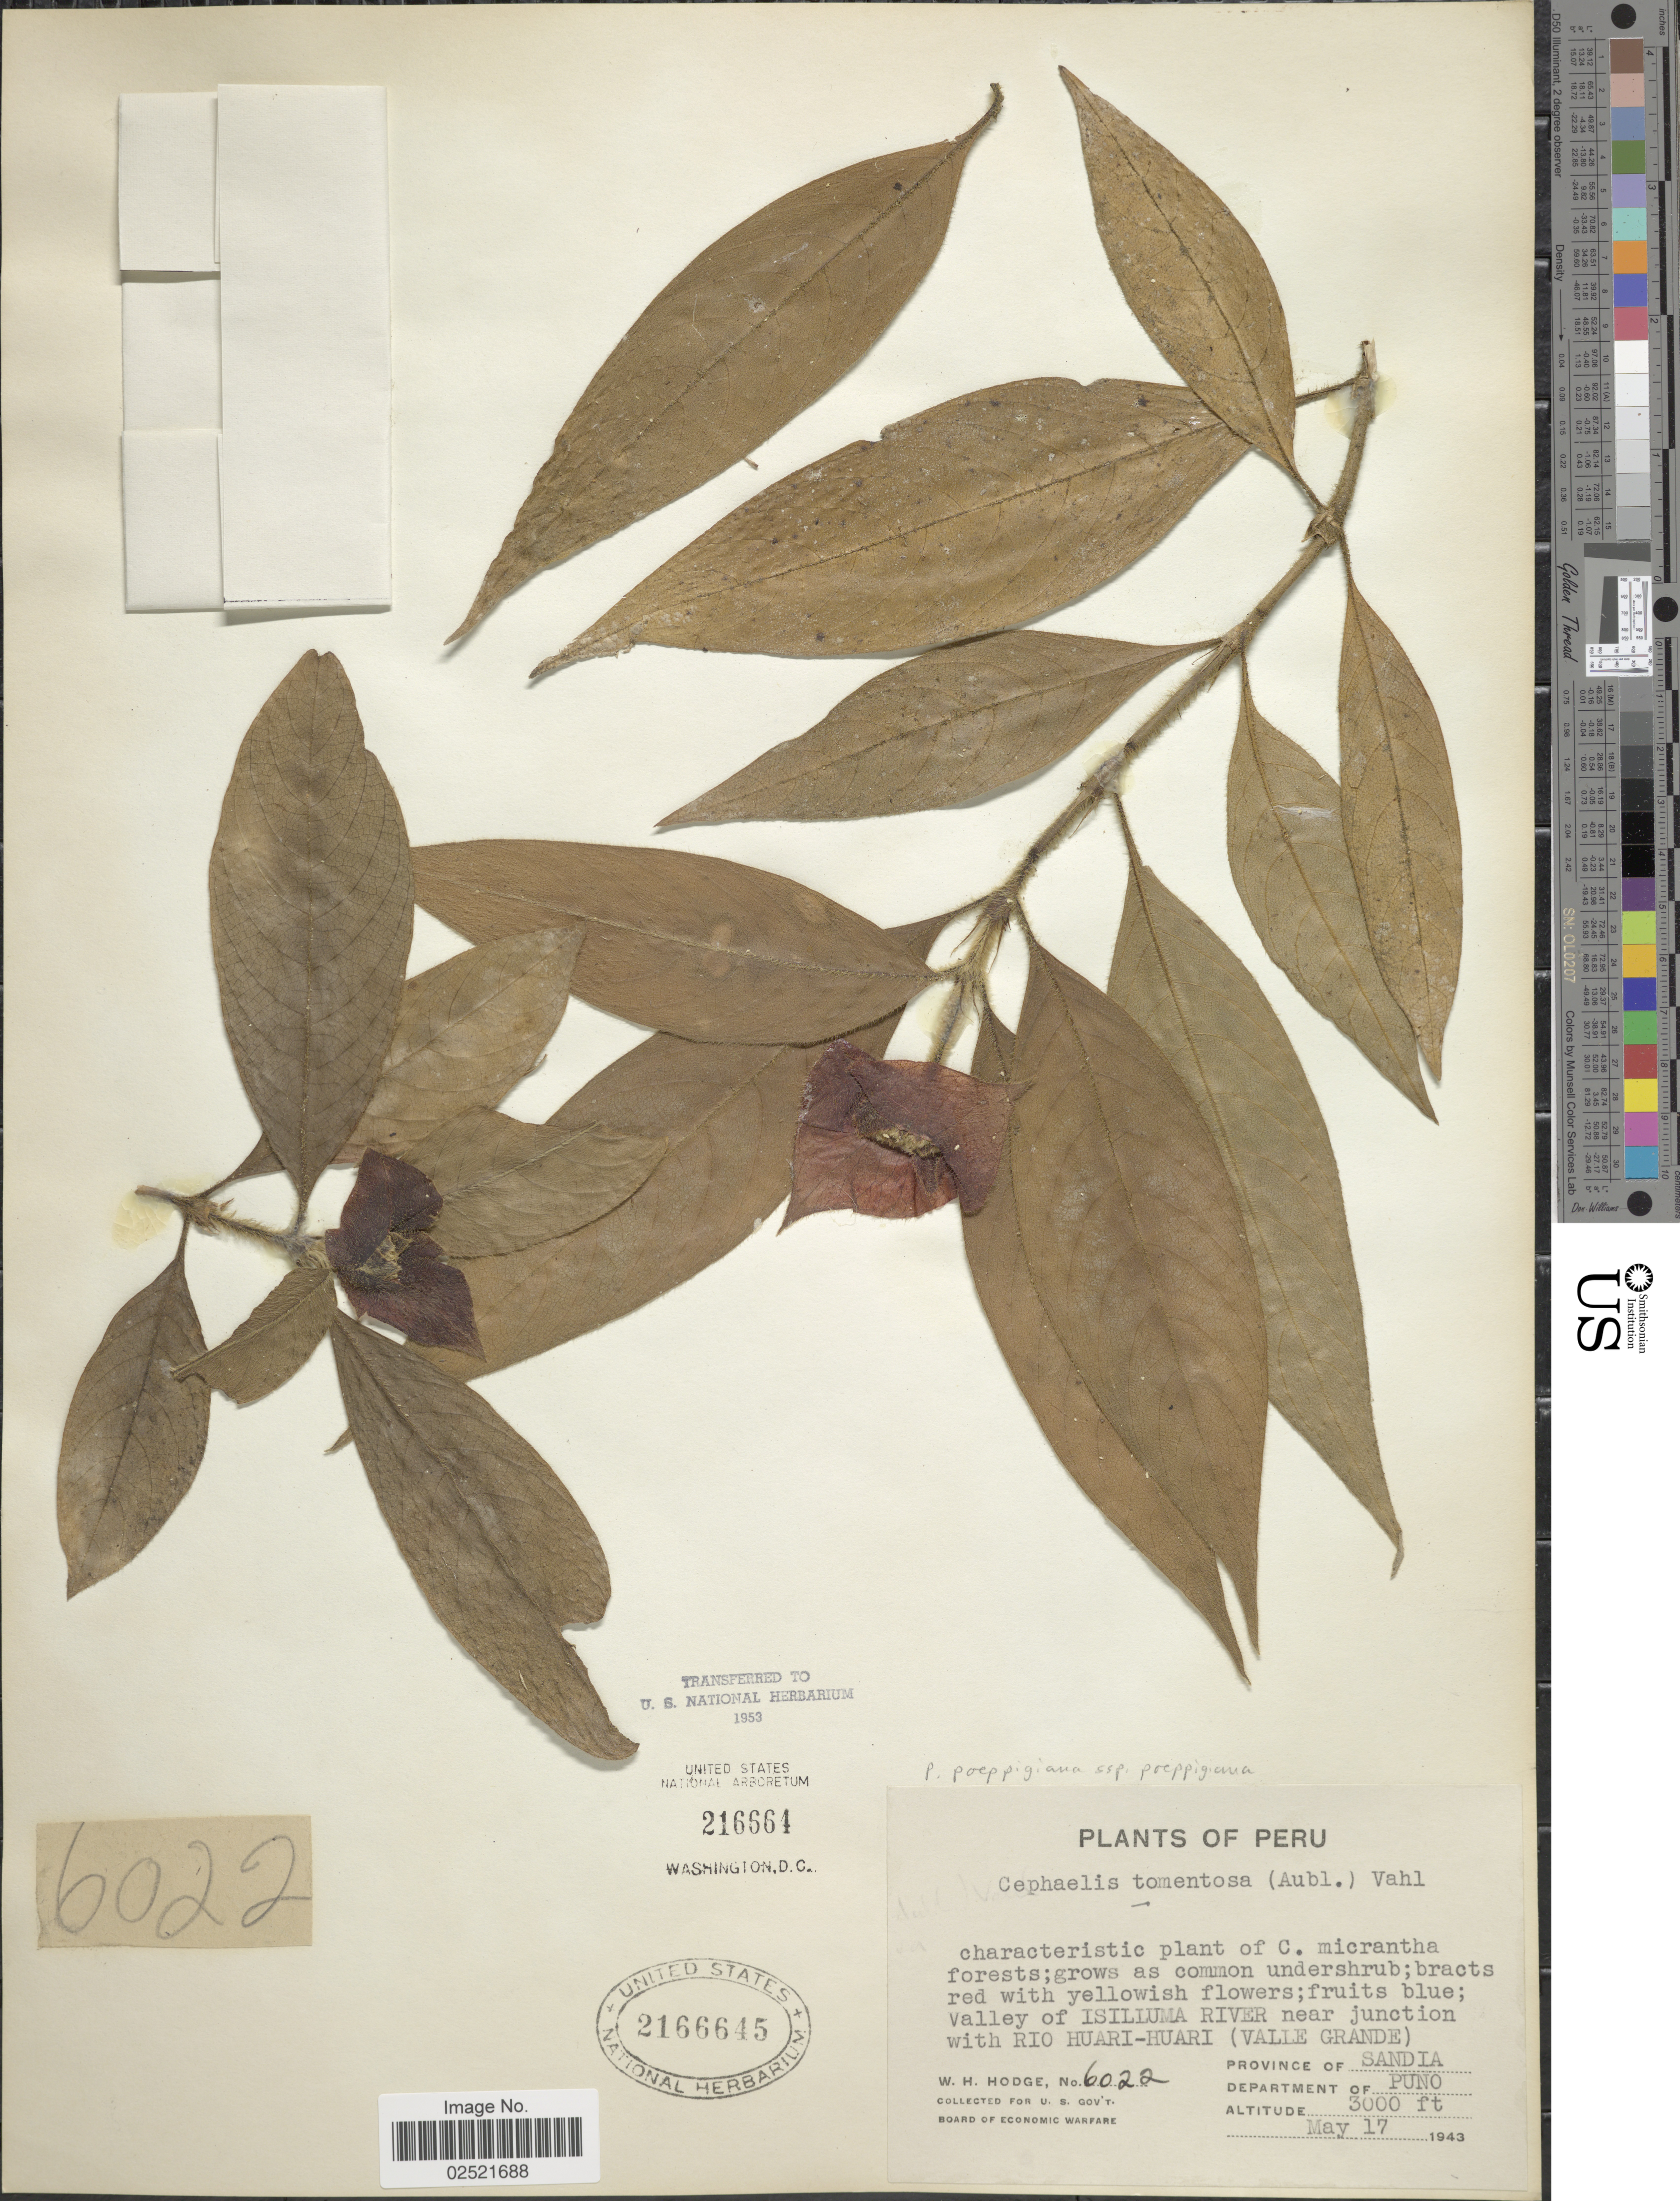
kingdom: Plantae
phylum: Tracheophyta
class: Magnoliopsida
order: Gentianales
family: Rubiaceae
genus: Psychotria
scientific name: Psychotria poeppigiana subsp. poeppigiana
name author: Müll. Arg.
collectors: W. Hodge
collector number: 6022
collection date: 1943-05-17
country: Peru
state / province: Puno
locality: Valley of Isilluma River near junction with Rio Huari-Huari (Valle Grande), Province of Sandia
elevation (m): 914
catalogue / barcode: US 2166645